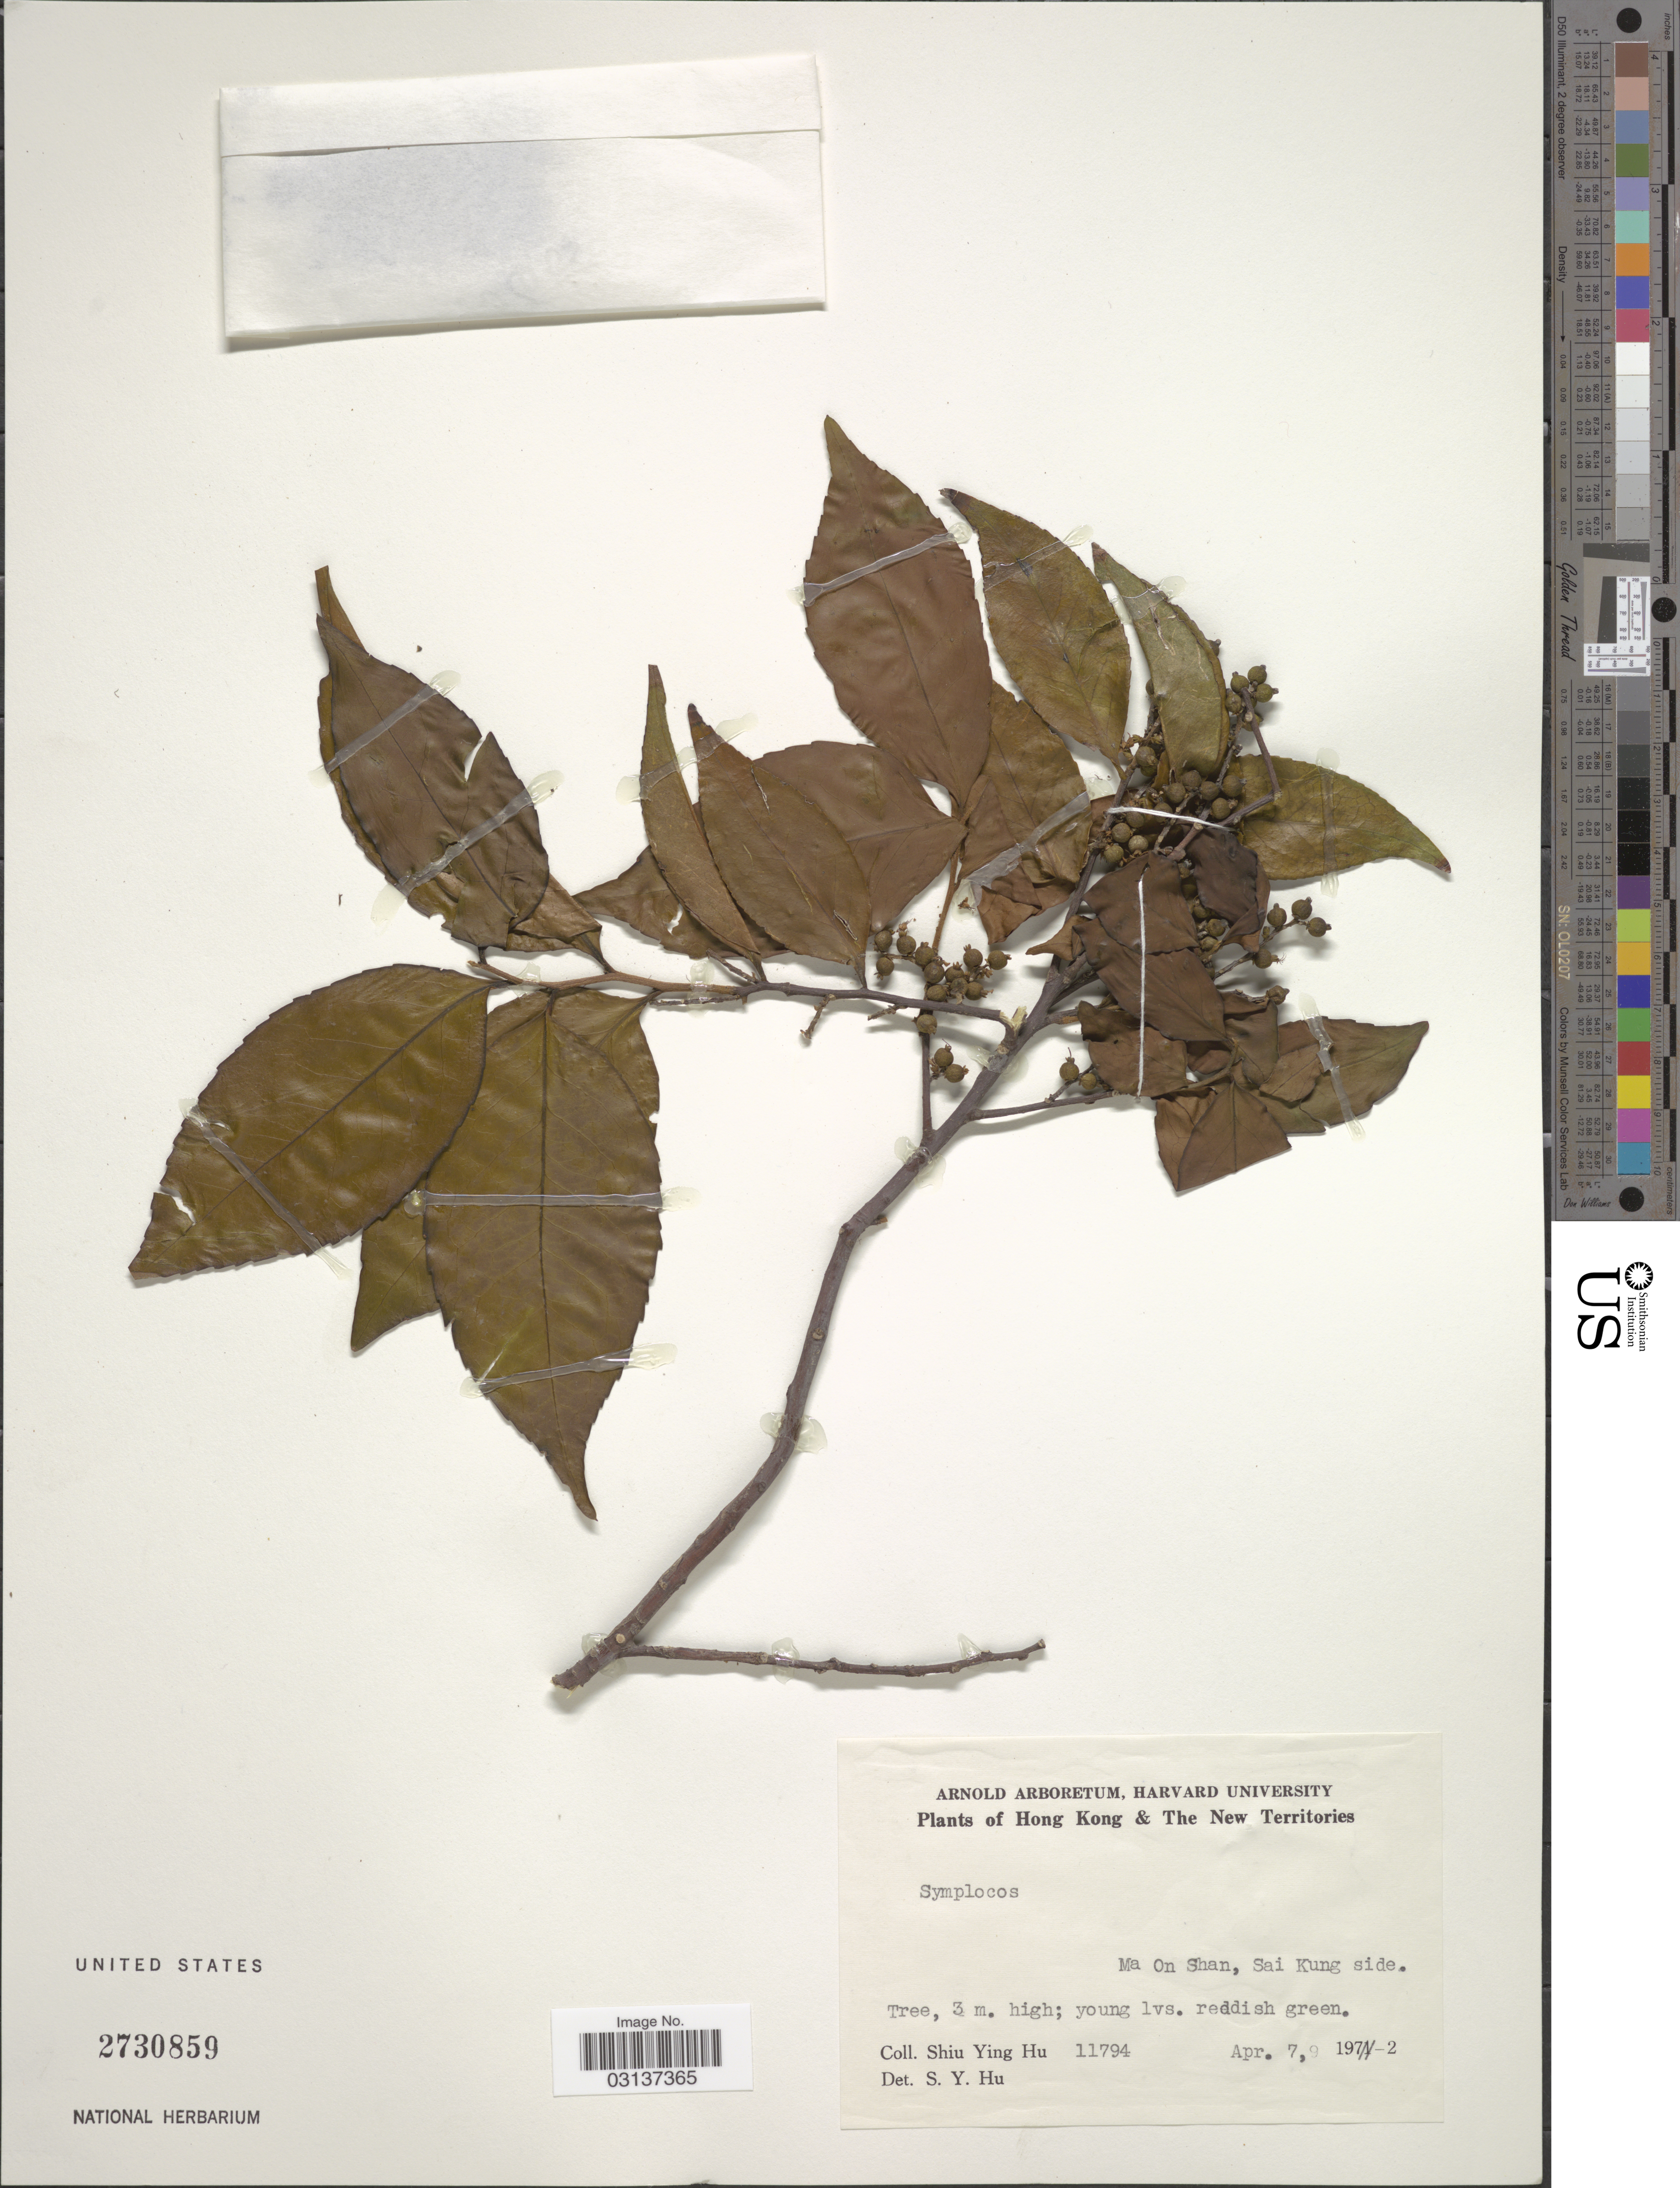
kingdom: Plantae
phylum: Tracheophyta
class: Magnoliopsida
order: Ericales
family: Symplocaceae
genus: Symplocos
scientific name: Symplocos sp.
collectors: S. Y. Hu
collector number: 11794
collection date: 1972-04-07/1972-04-09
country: China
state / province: Hong Kong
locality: The New Territories. Ma On Shan, Sai Kung side.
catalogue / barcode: US 2730859